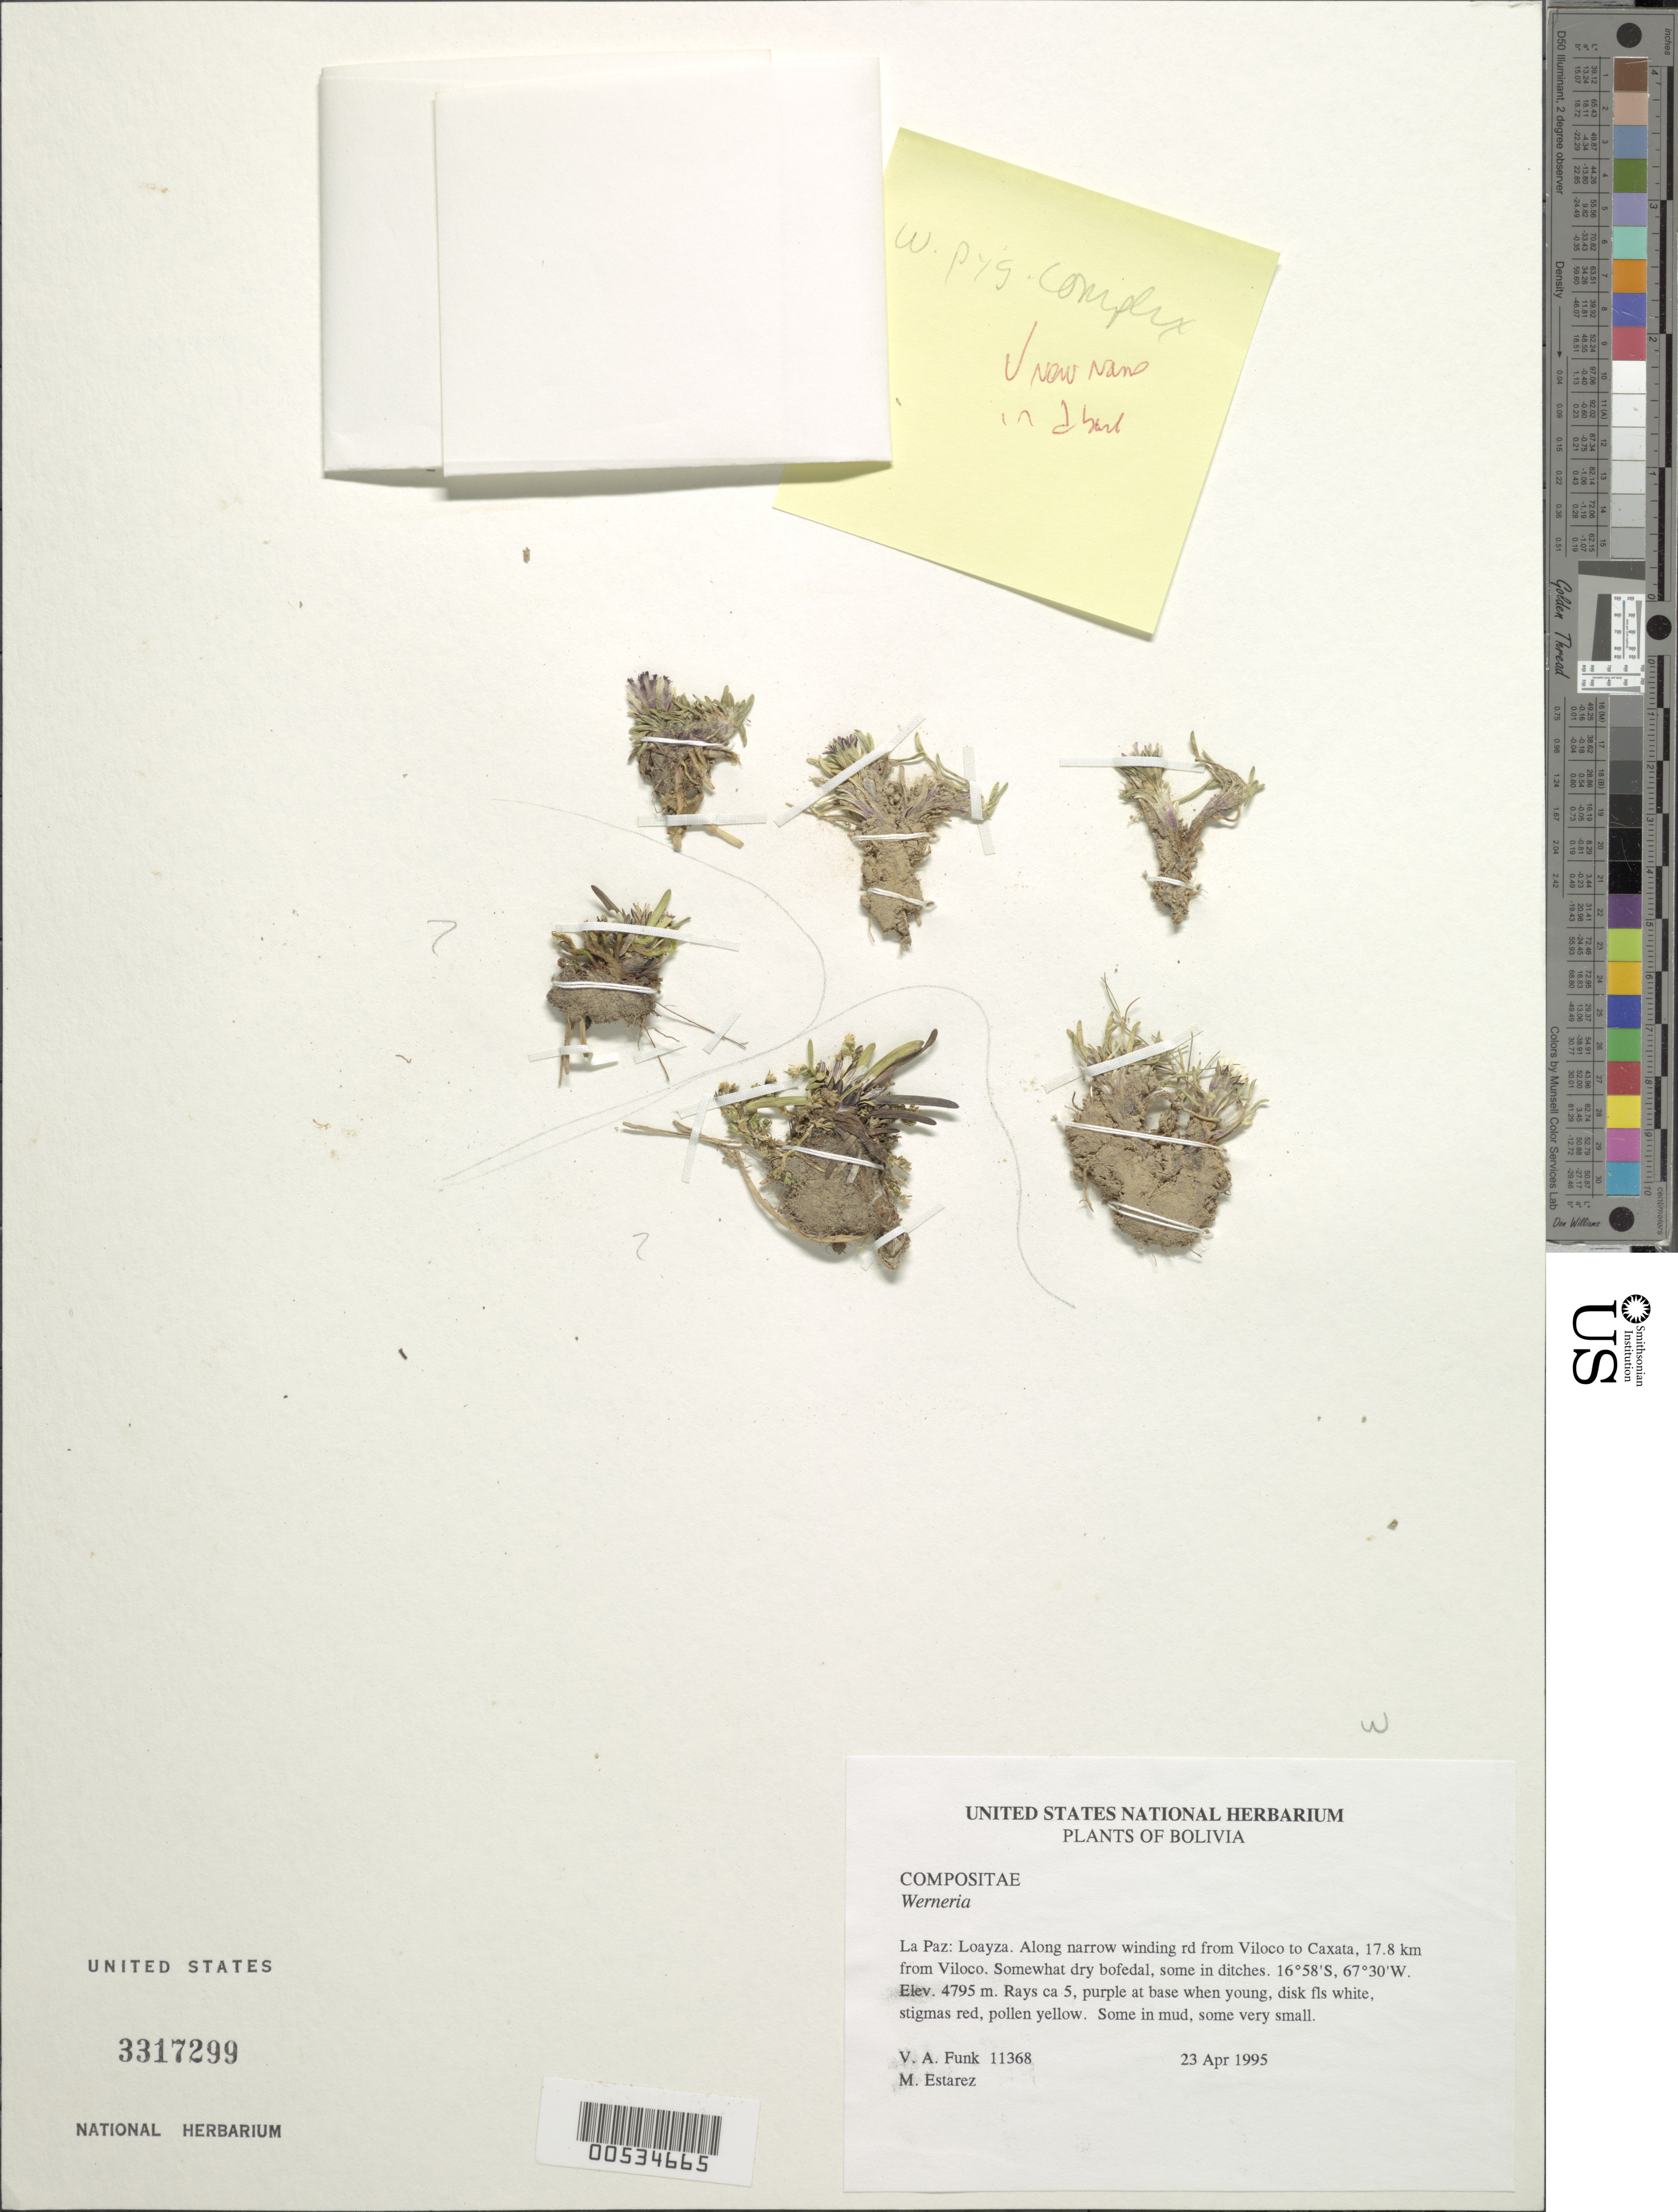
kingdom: Plantae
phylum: Tracheophyta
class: Magnoliopsida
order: Asterales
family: Asteraceae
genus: Werneria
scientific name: Werneria pygmaea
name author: Gillies ex Hook. & Arn.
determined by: Calvo, Joel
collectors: V. Funk & M. Estarez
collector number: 11368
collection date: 1995-04-23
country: Bolivia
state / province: La Paz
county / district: Loayza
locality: Viloco to Caxata, 17.8 km from Viloco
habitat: Along narrow winding road. Somewhat dry bofedal, some in ditches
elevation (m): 4795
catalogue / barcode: US 3317299